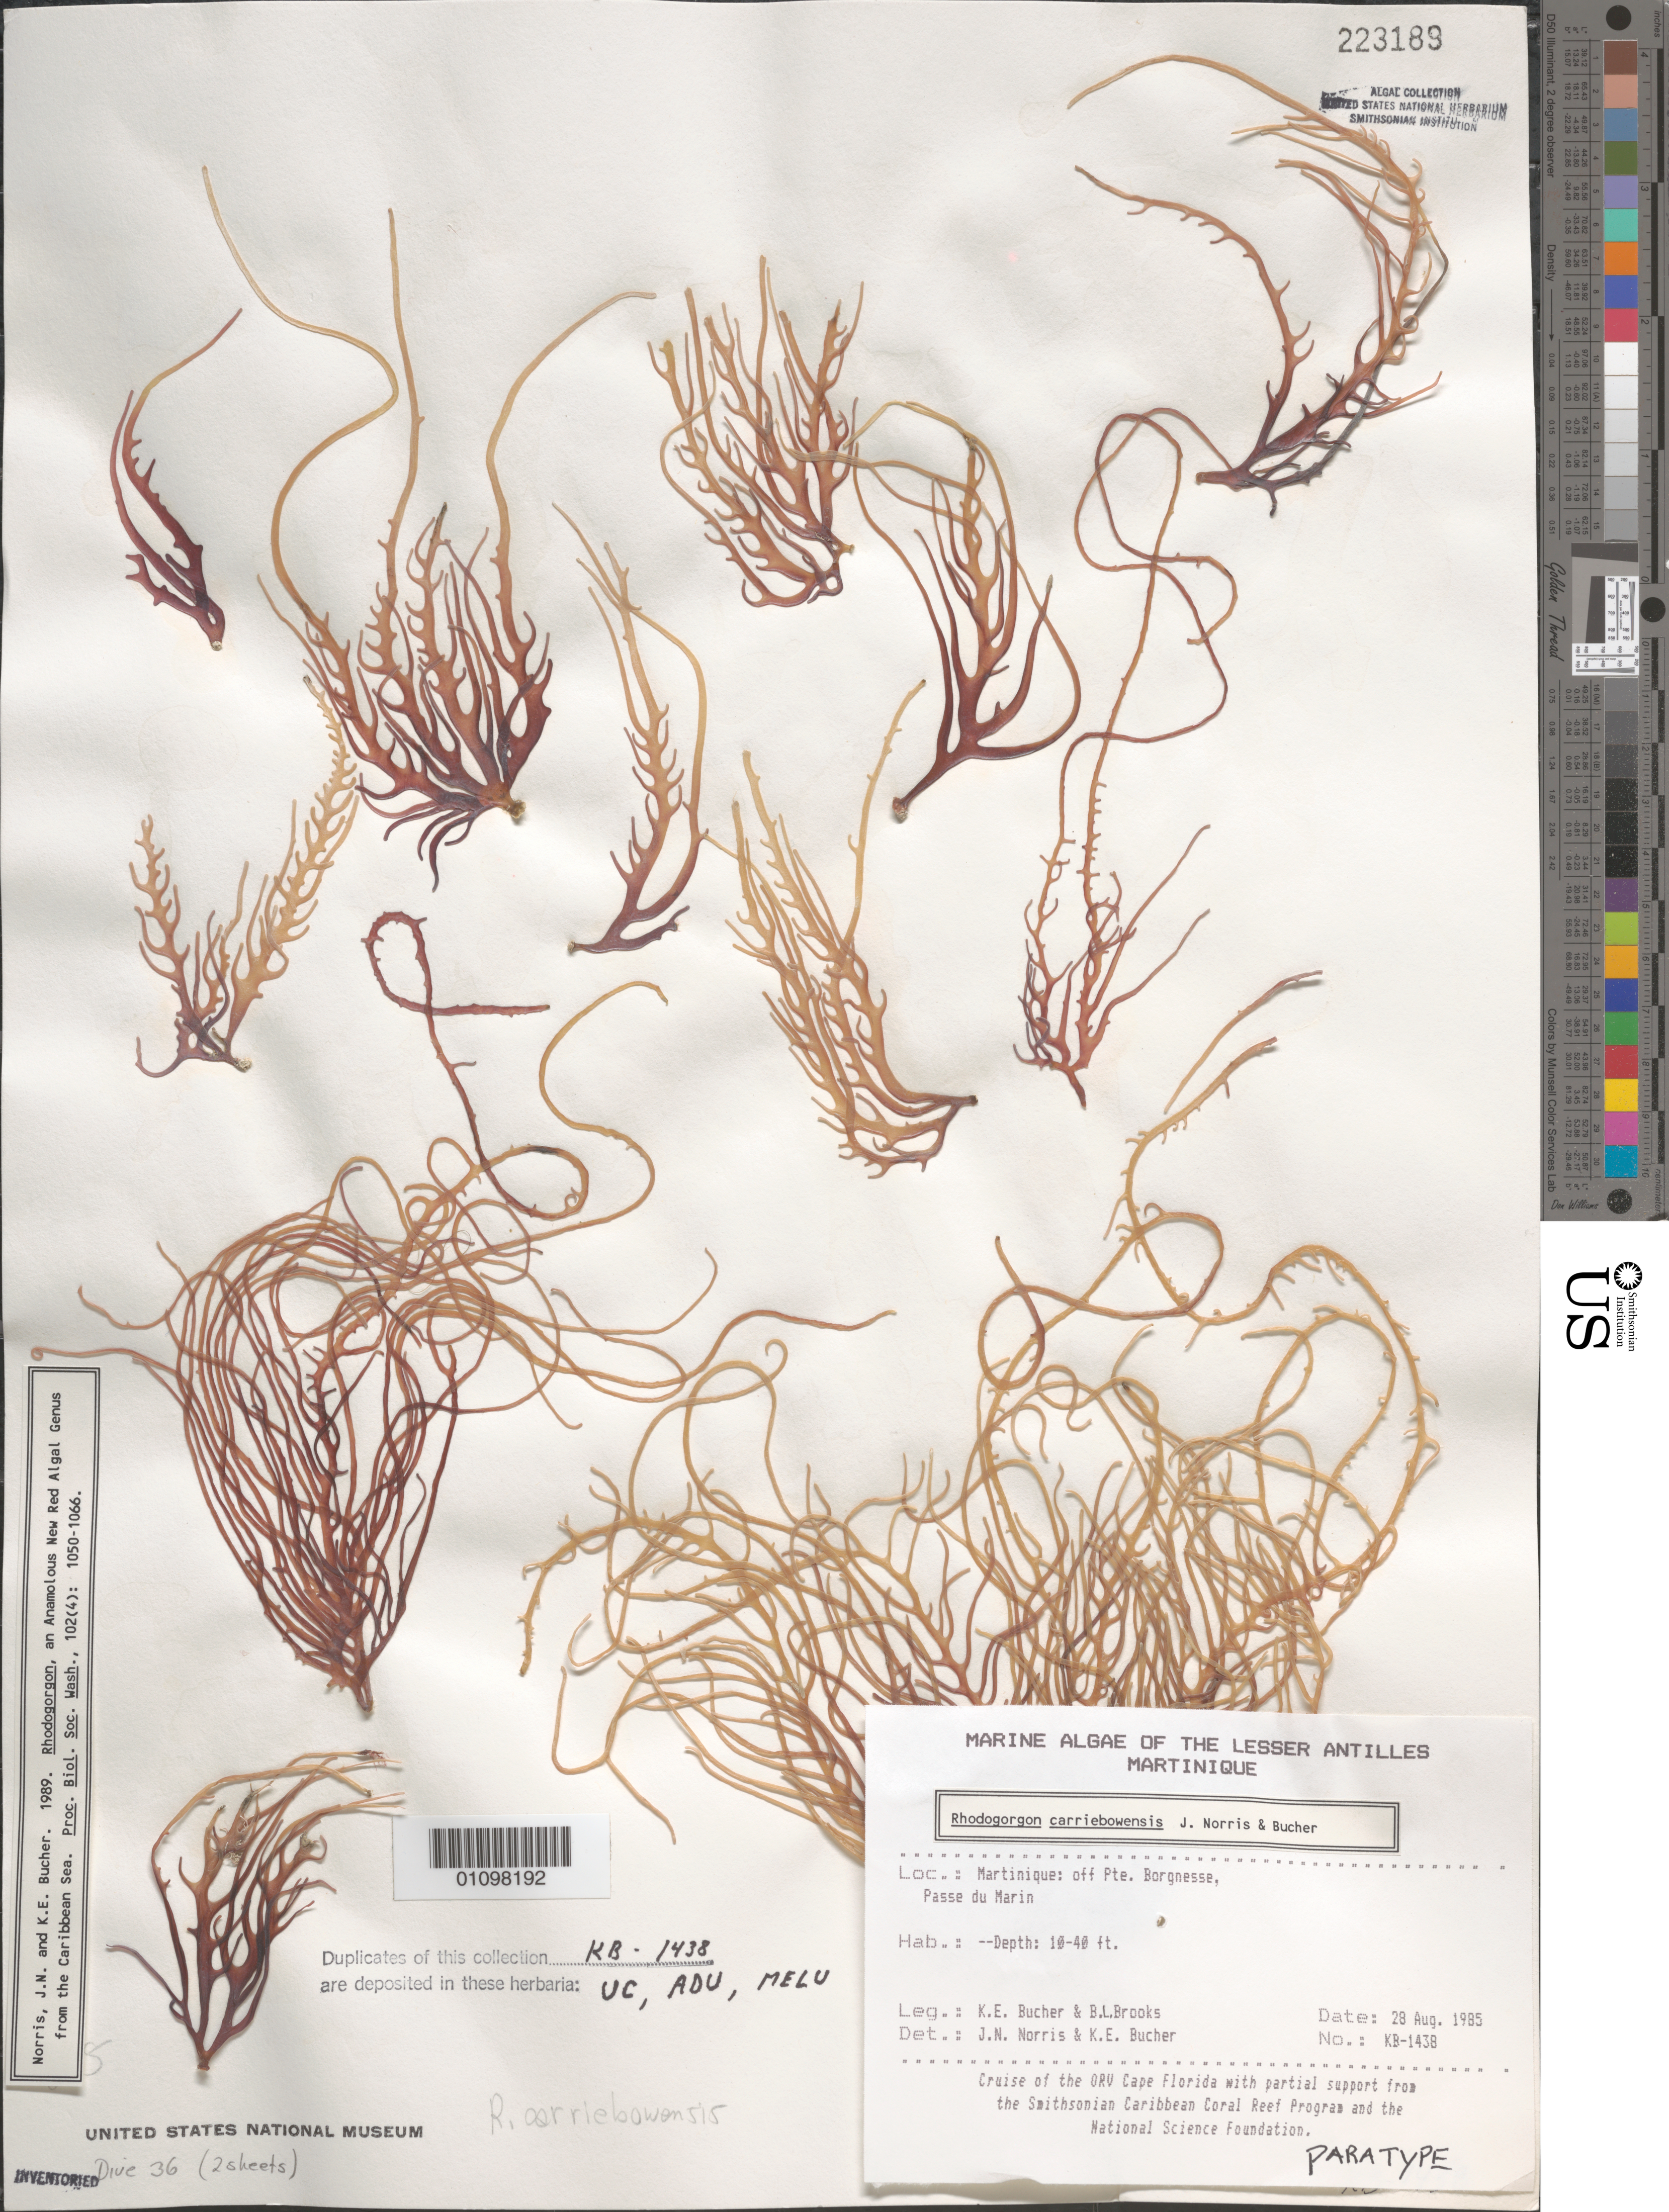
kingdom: Plantae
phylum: Rhodophyta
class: Florideophyceae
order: Rhodogorgonales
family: Rhodogorgonaceae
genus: Rhodogorgon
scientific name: Rhodogorgon ramosissima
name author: J.N. Norris & K.E. Bucher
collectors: K. E. Bucher & B. Brooks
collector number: KB-1438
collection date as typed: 28 Aug 1985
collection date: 1985-08-28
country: Martinique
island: Martinique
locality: Passe du Marin, off Pointe Borgnesse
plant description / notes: Paratype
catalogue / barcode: US 223189